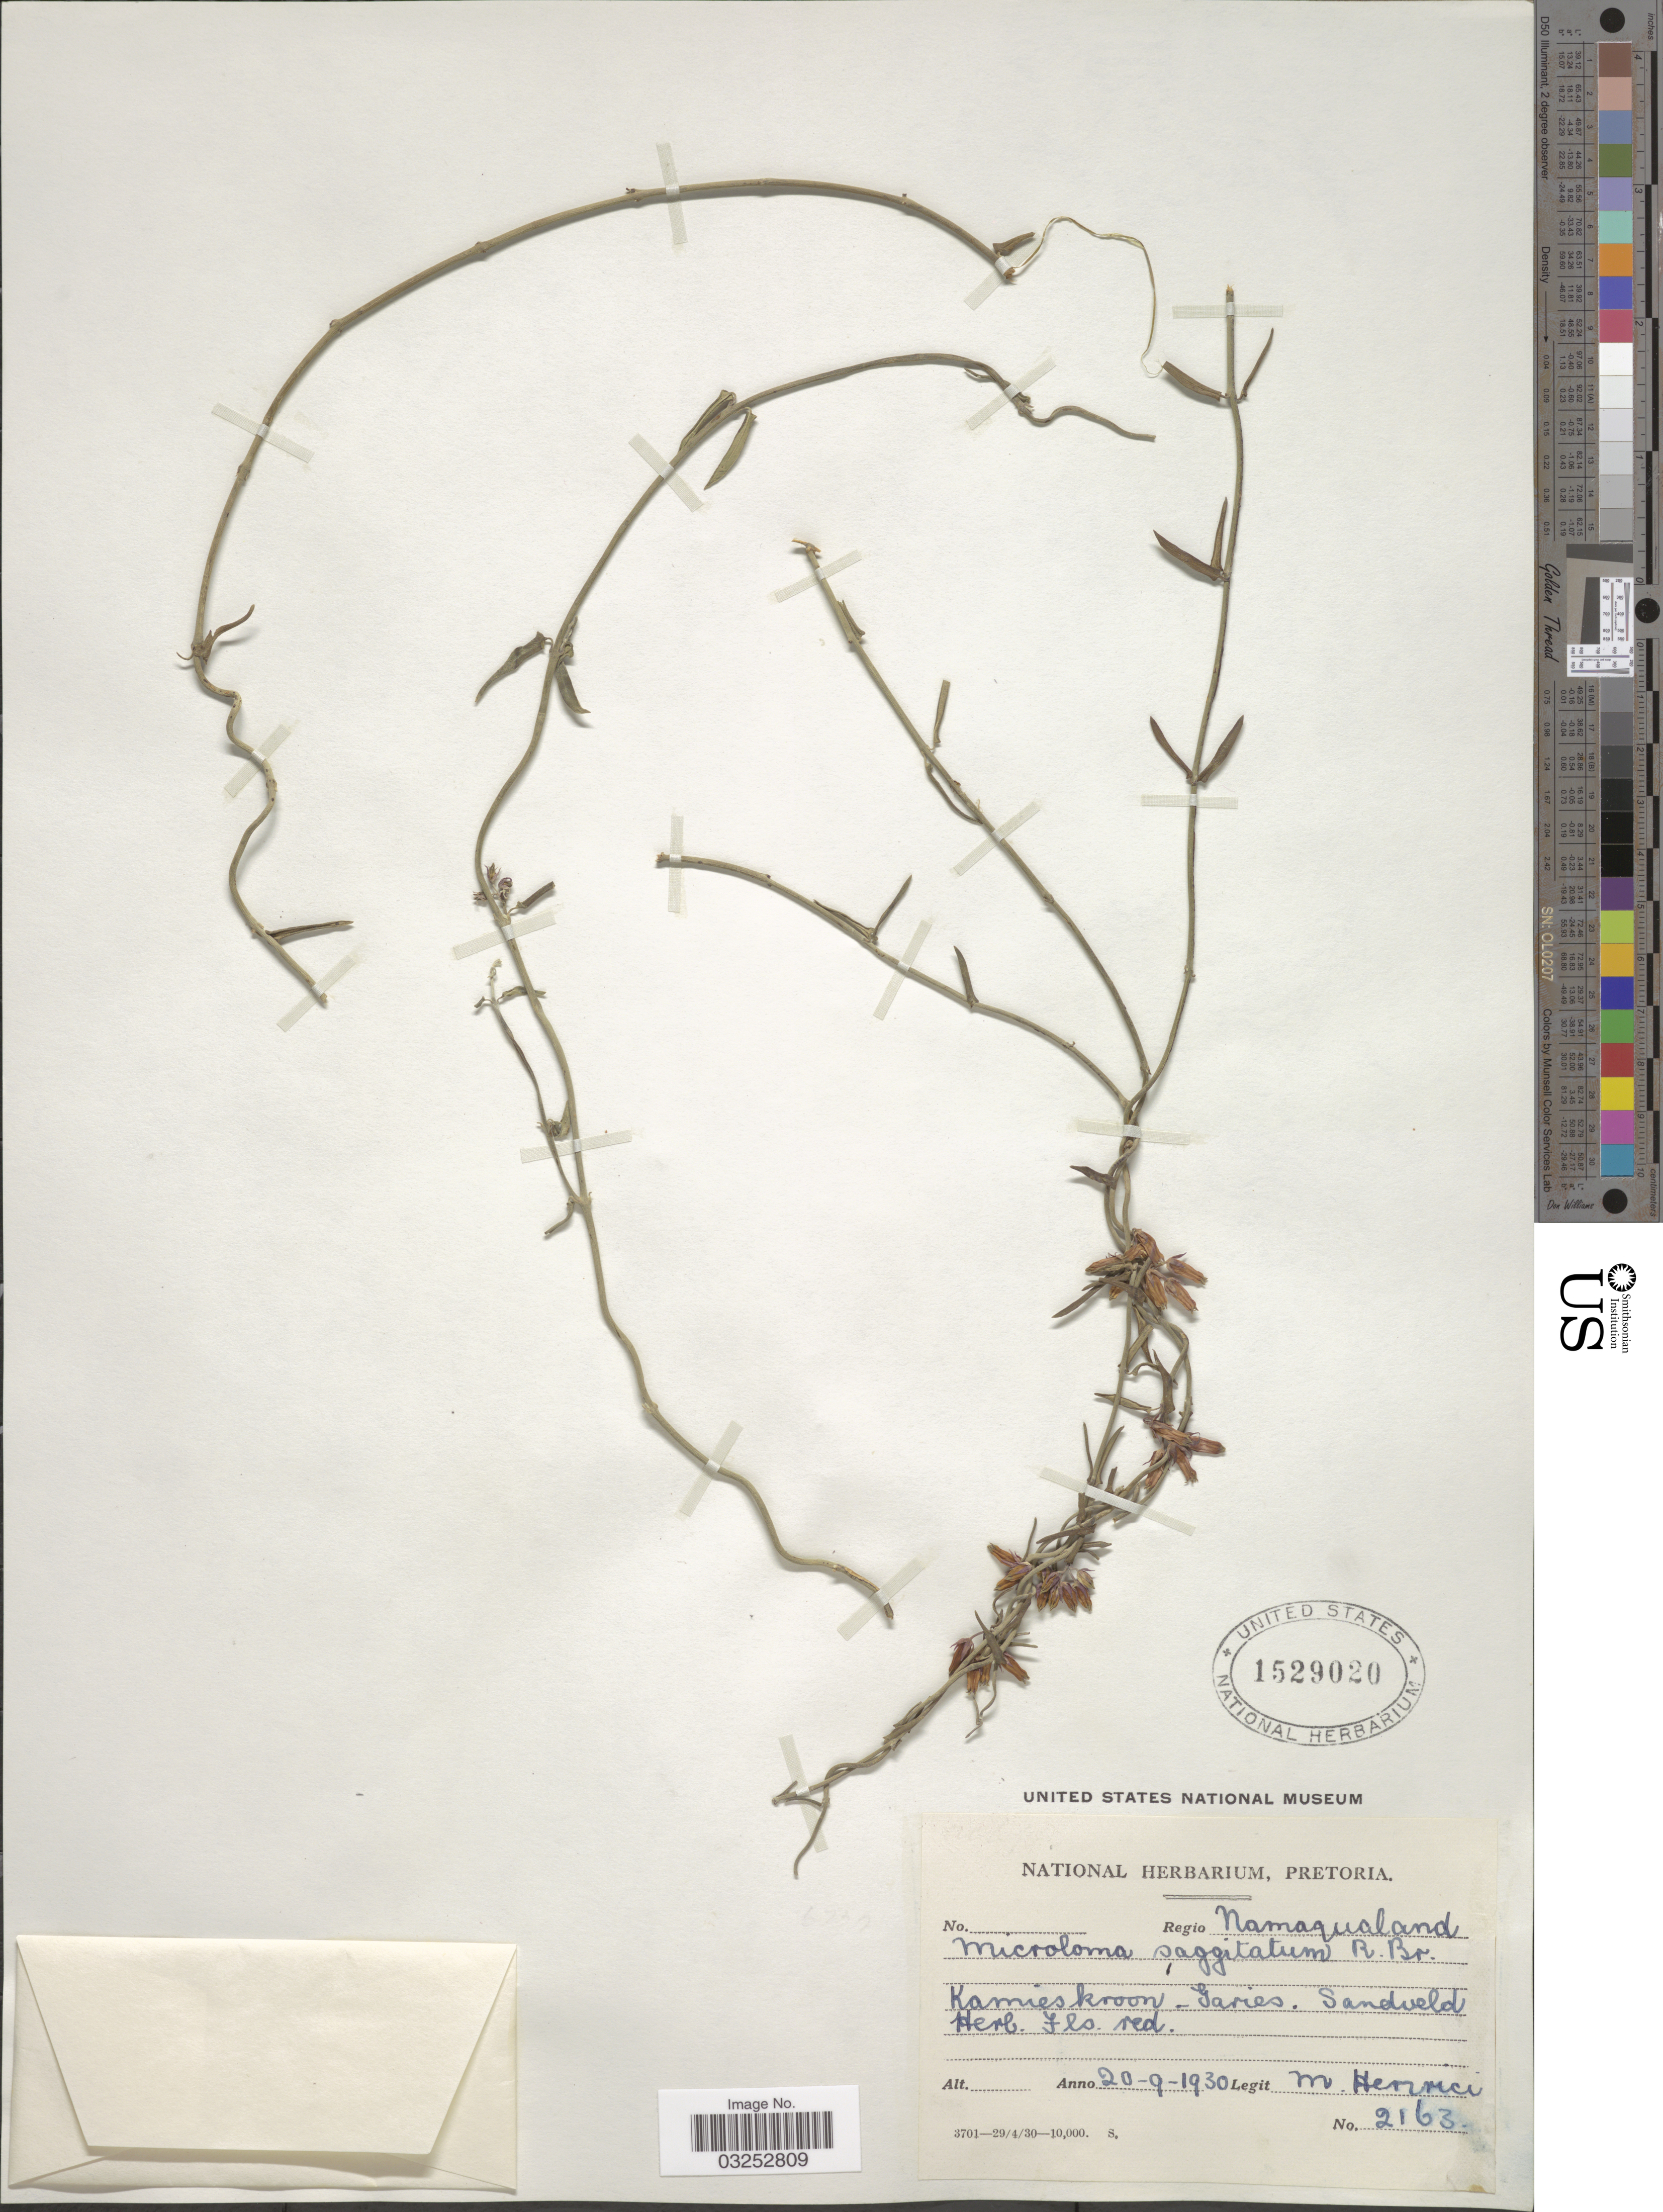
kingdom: Plantae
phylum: Tracheophyta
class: Magnoliopsida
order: Gentianales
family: Apocynaceae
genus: Microloma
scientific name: Microloma sagittatum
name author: (L.) R. Br.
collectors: M. Henrici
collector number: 2163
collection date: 1930-09-20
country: South Africa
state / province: Northern Cape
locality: Namaqualand, Kamieskroon - Garies, Sandveld.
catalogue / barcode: US 1529020